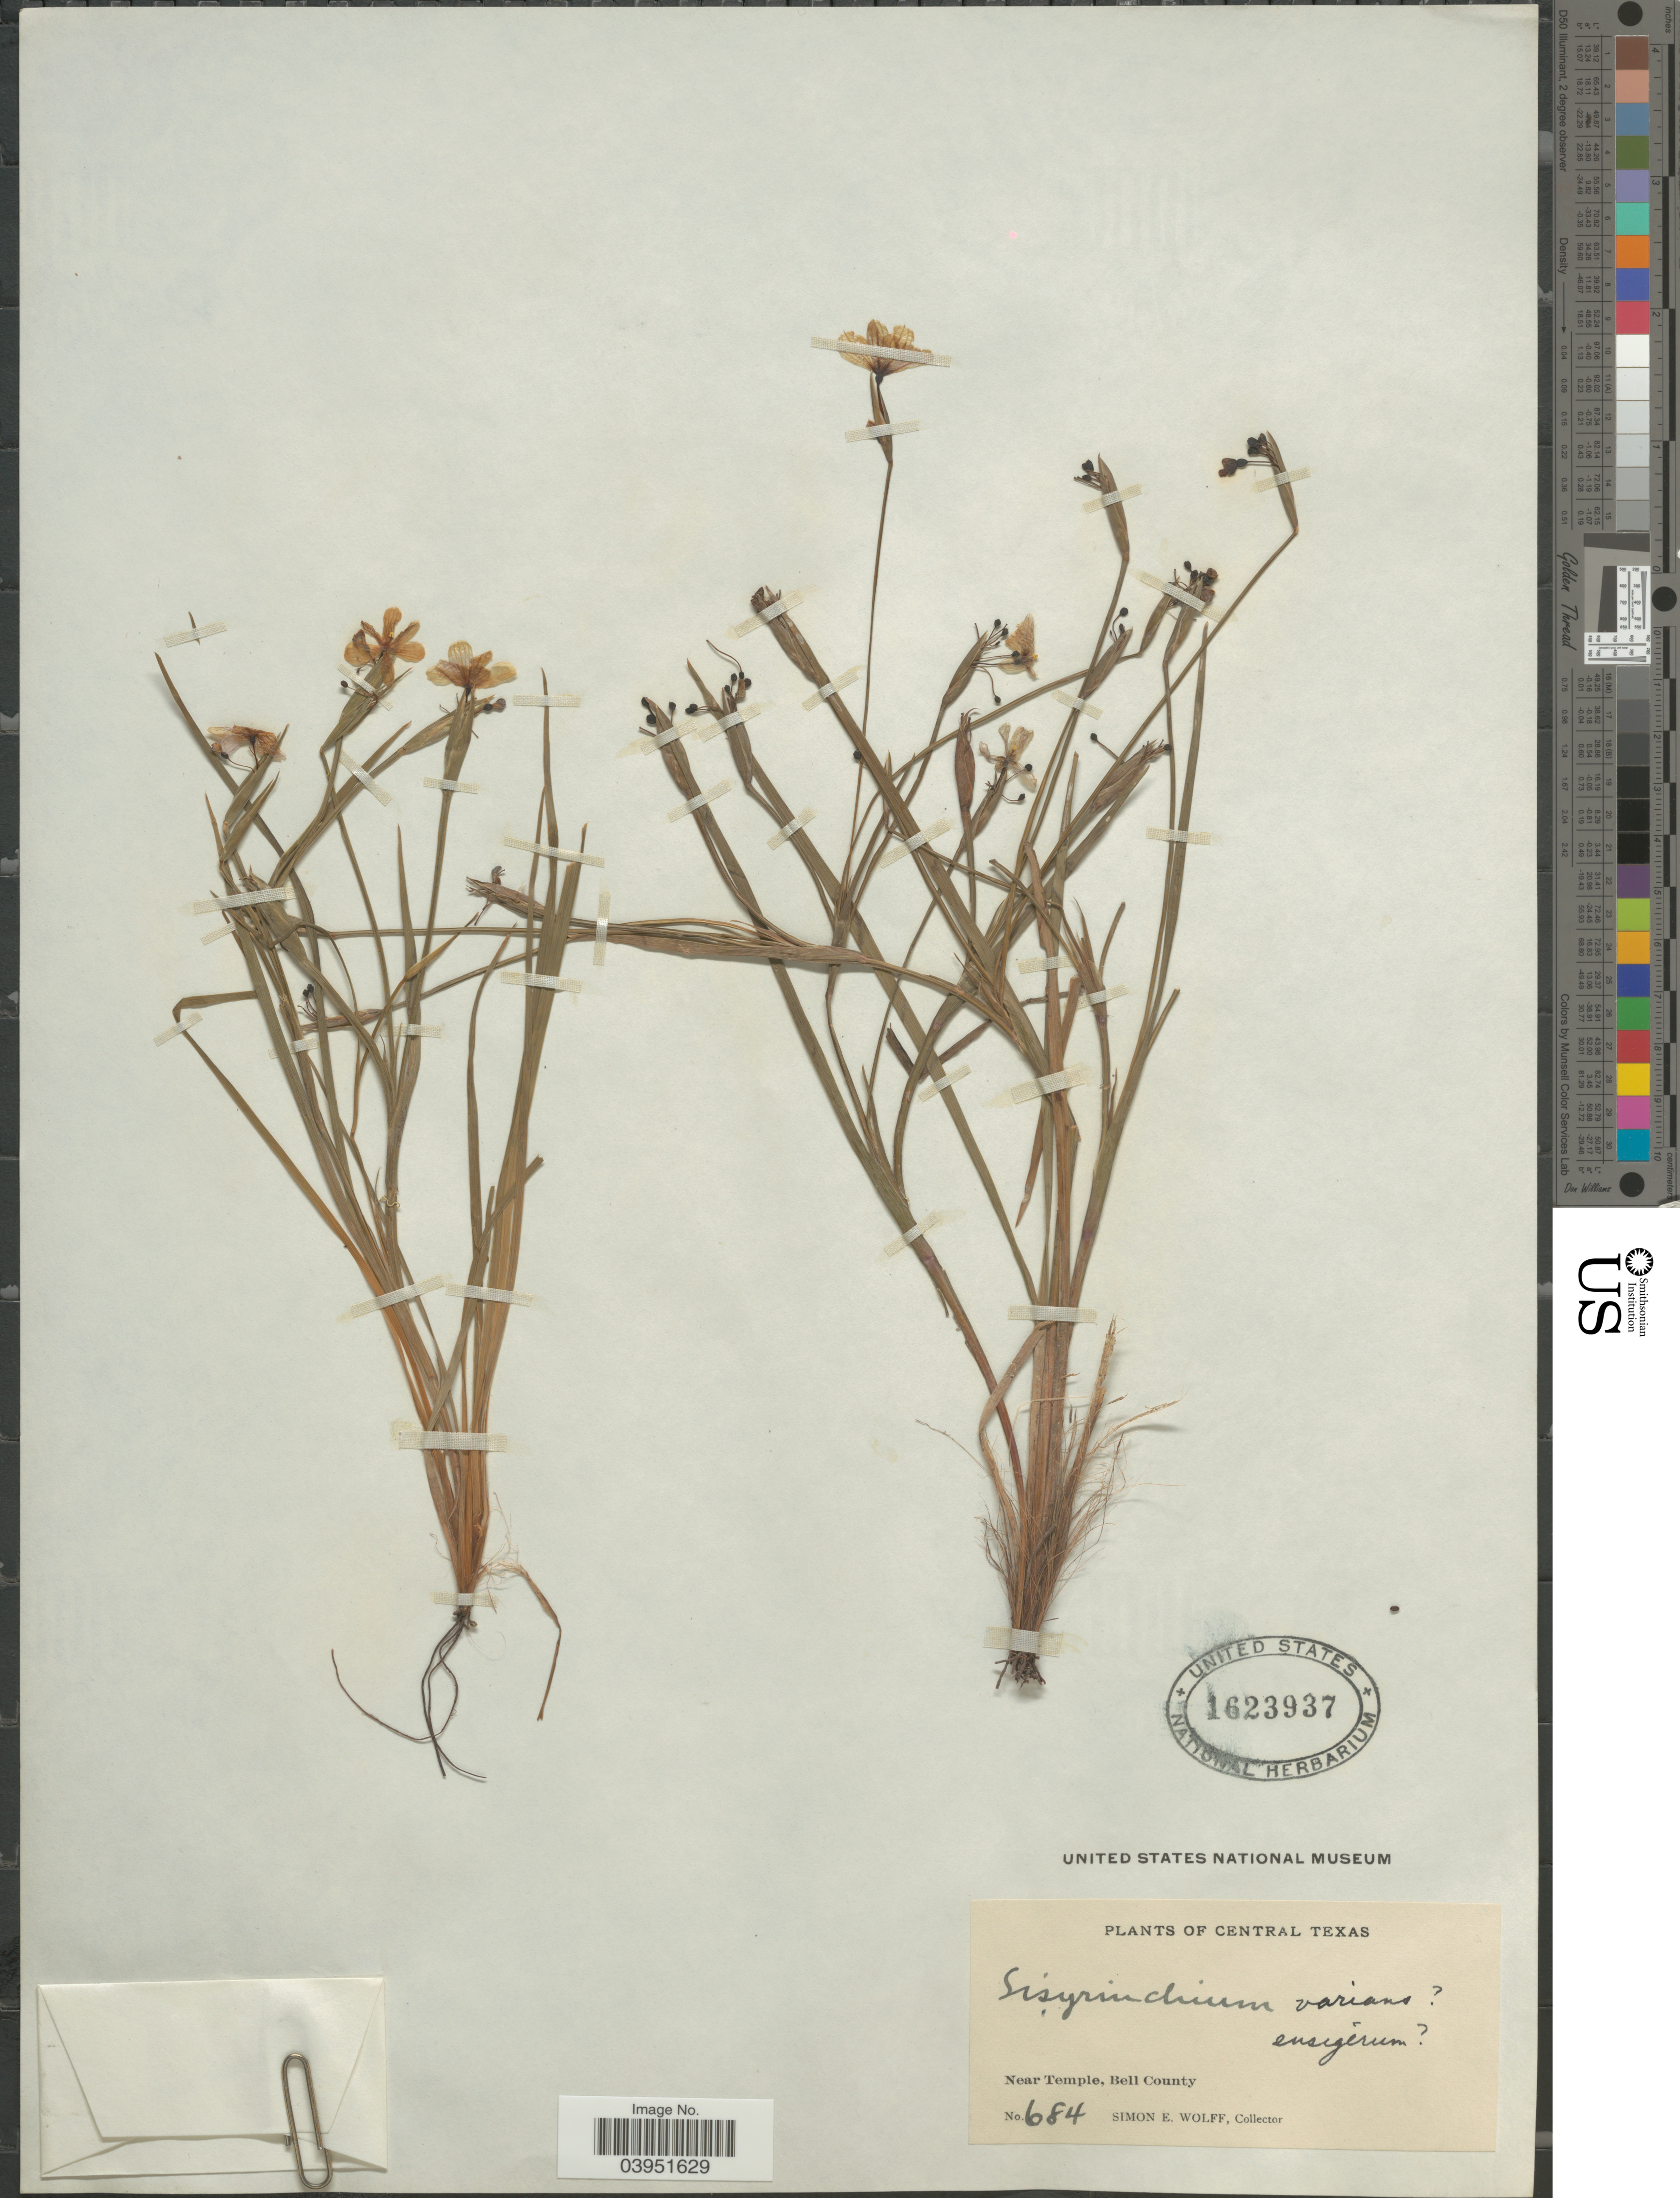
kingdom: Plantae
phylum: Tracheophyta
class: Liliopsida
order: Asparagales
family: Iridaceae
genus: Sisyrinchium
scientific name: Sisyrinchium varians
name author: E.P. Bicknell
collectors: S. E. Wolff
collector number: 684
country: United States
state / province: Texas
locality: Central Texas. Near Temple, Bell County.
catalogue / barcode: US 1623937